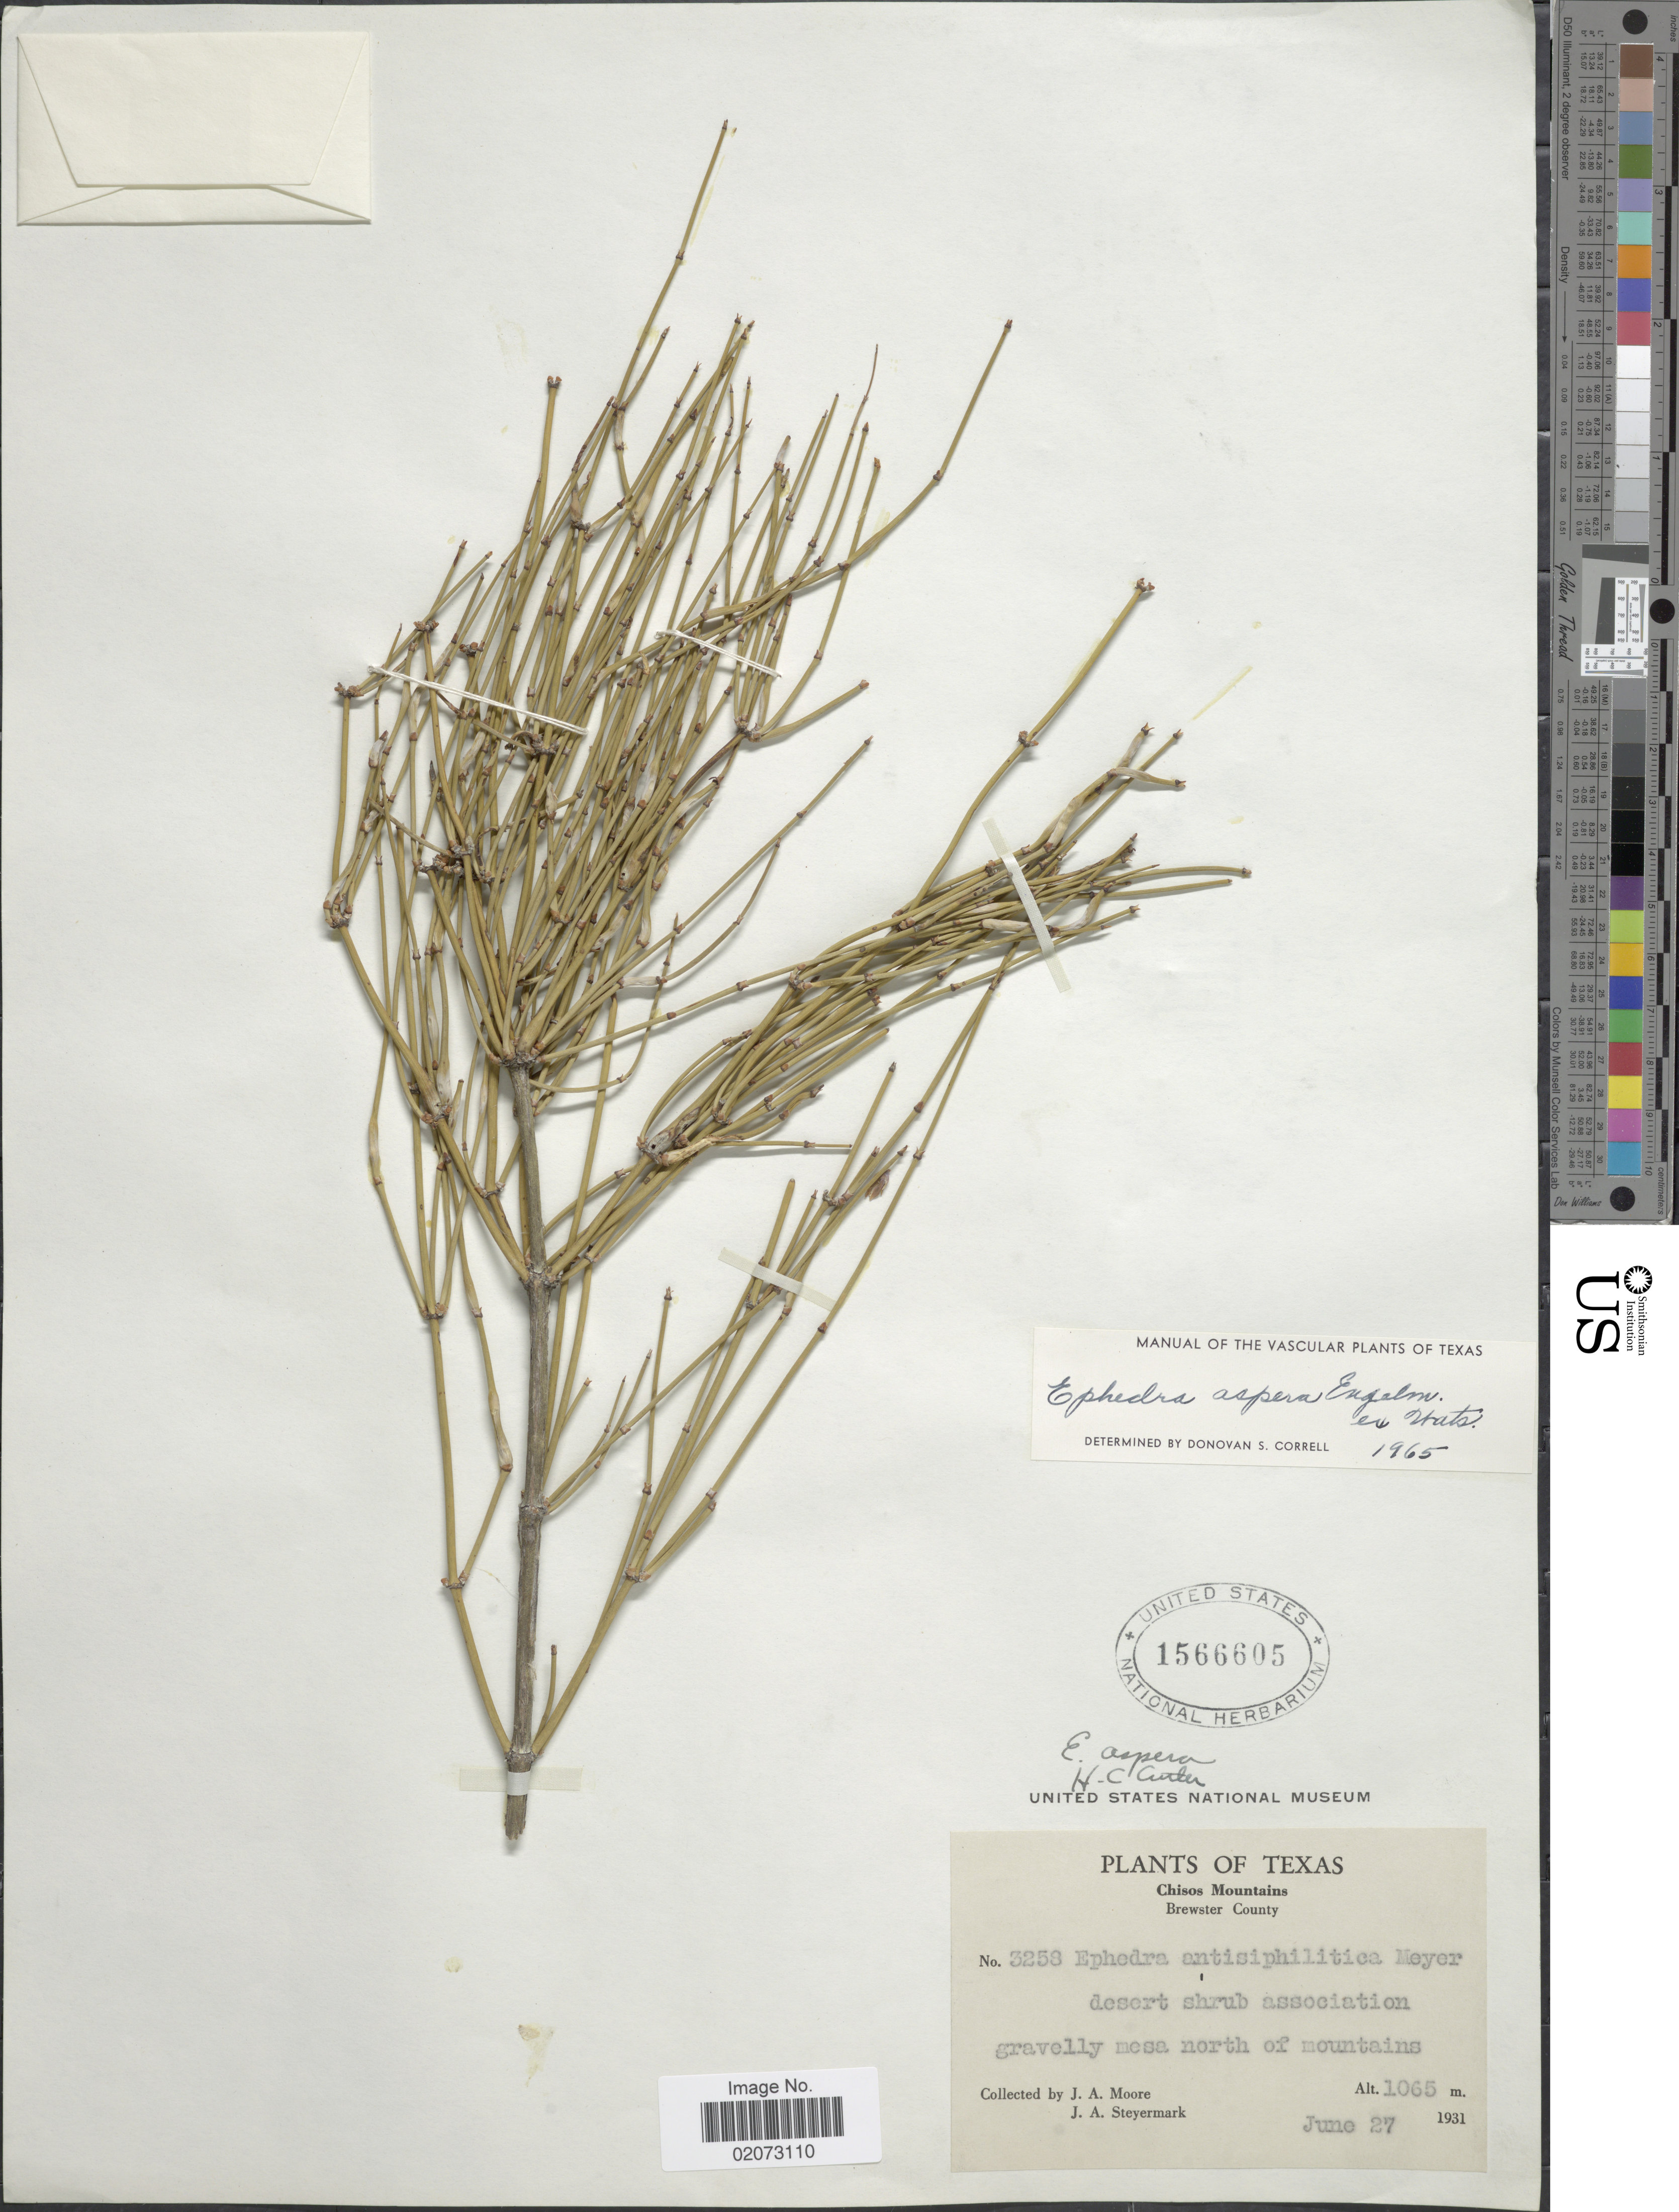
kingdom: Plantae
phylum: Tracheophyta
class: Gnetopsida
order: Ephedrales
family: Ephedraceae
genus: Ephedra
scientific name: Ephedra aspera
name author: Engelm. ex S. Watson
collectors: J. A. Moore & J. Steyermark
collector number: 3258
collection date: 1931-06-27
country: United States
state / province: Texas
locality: Chisos Mountains. Brewster County. north of mountains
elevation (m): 1065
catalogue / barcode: US 1566605